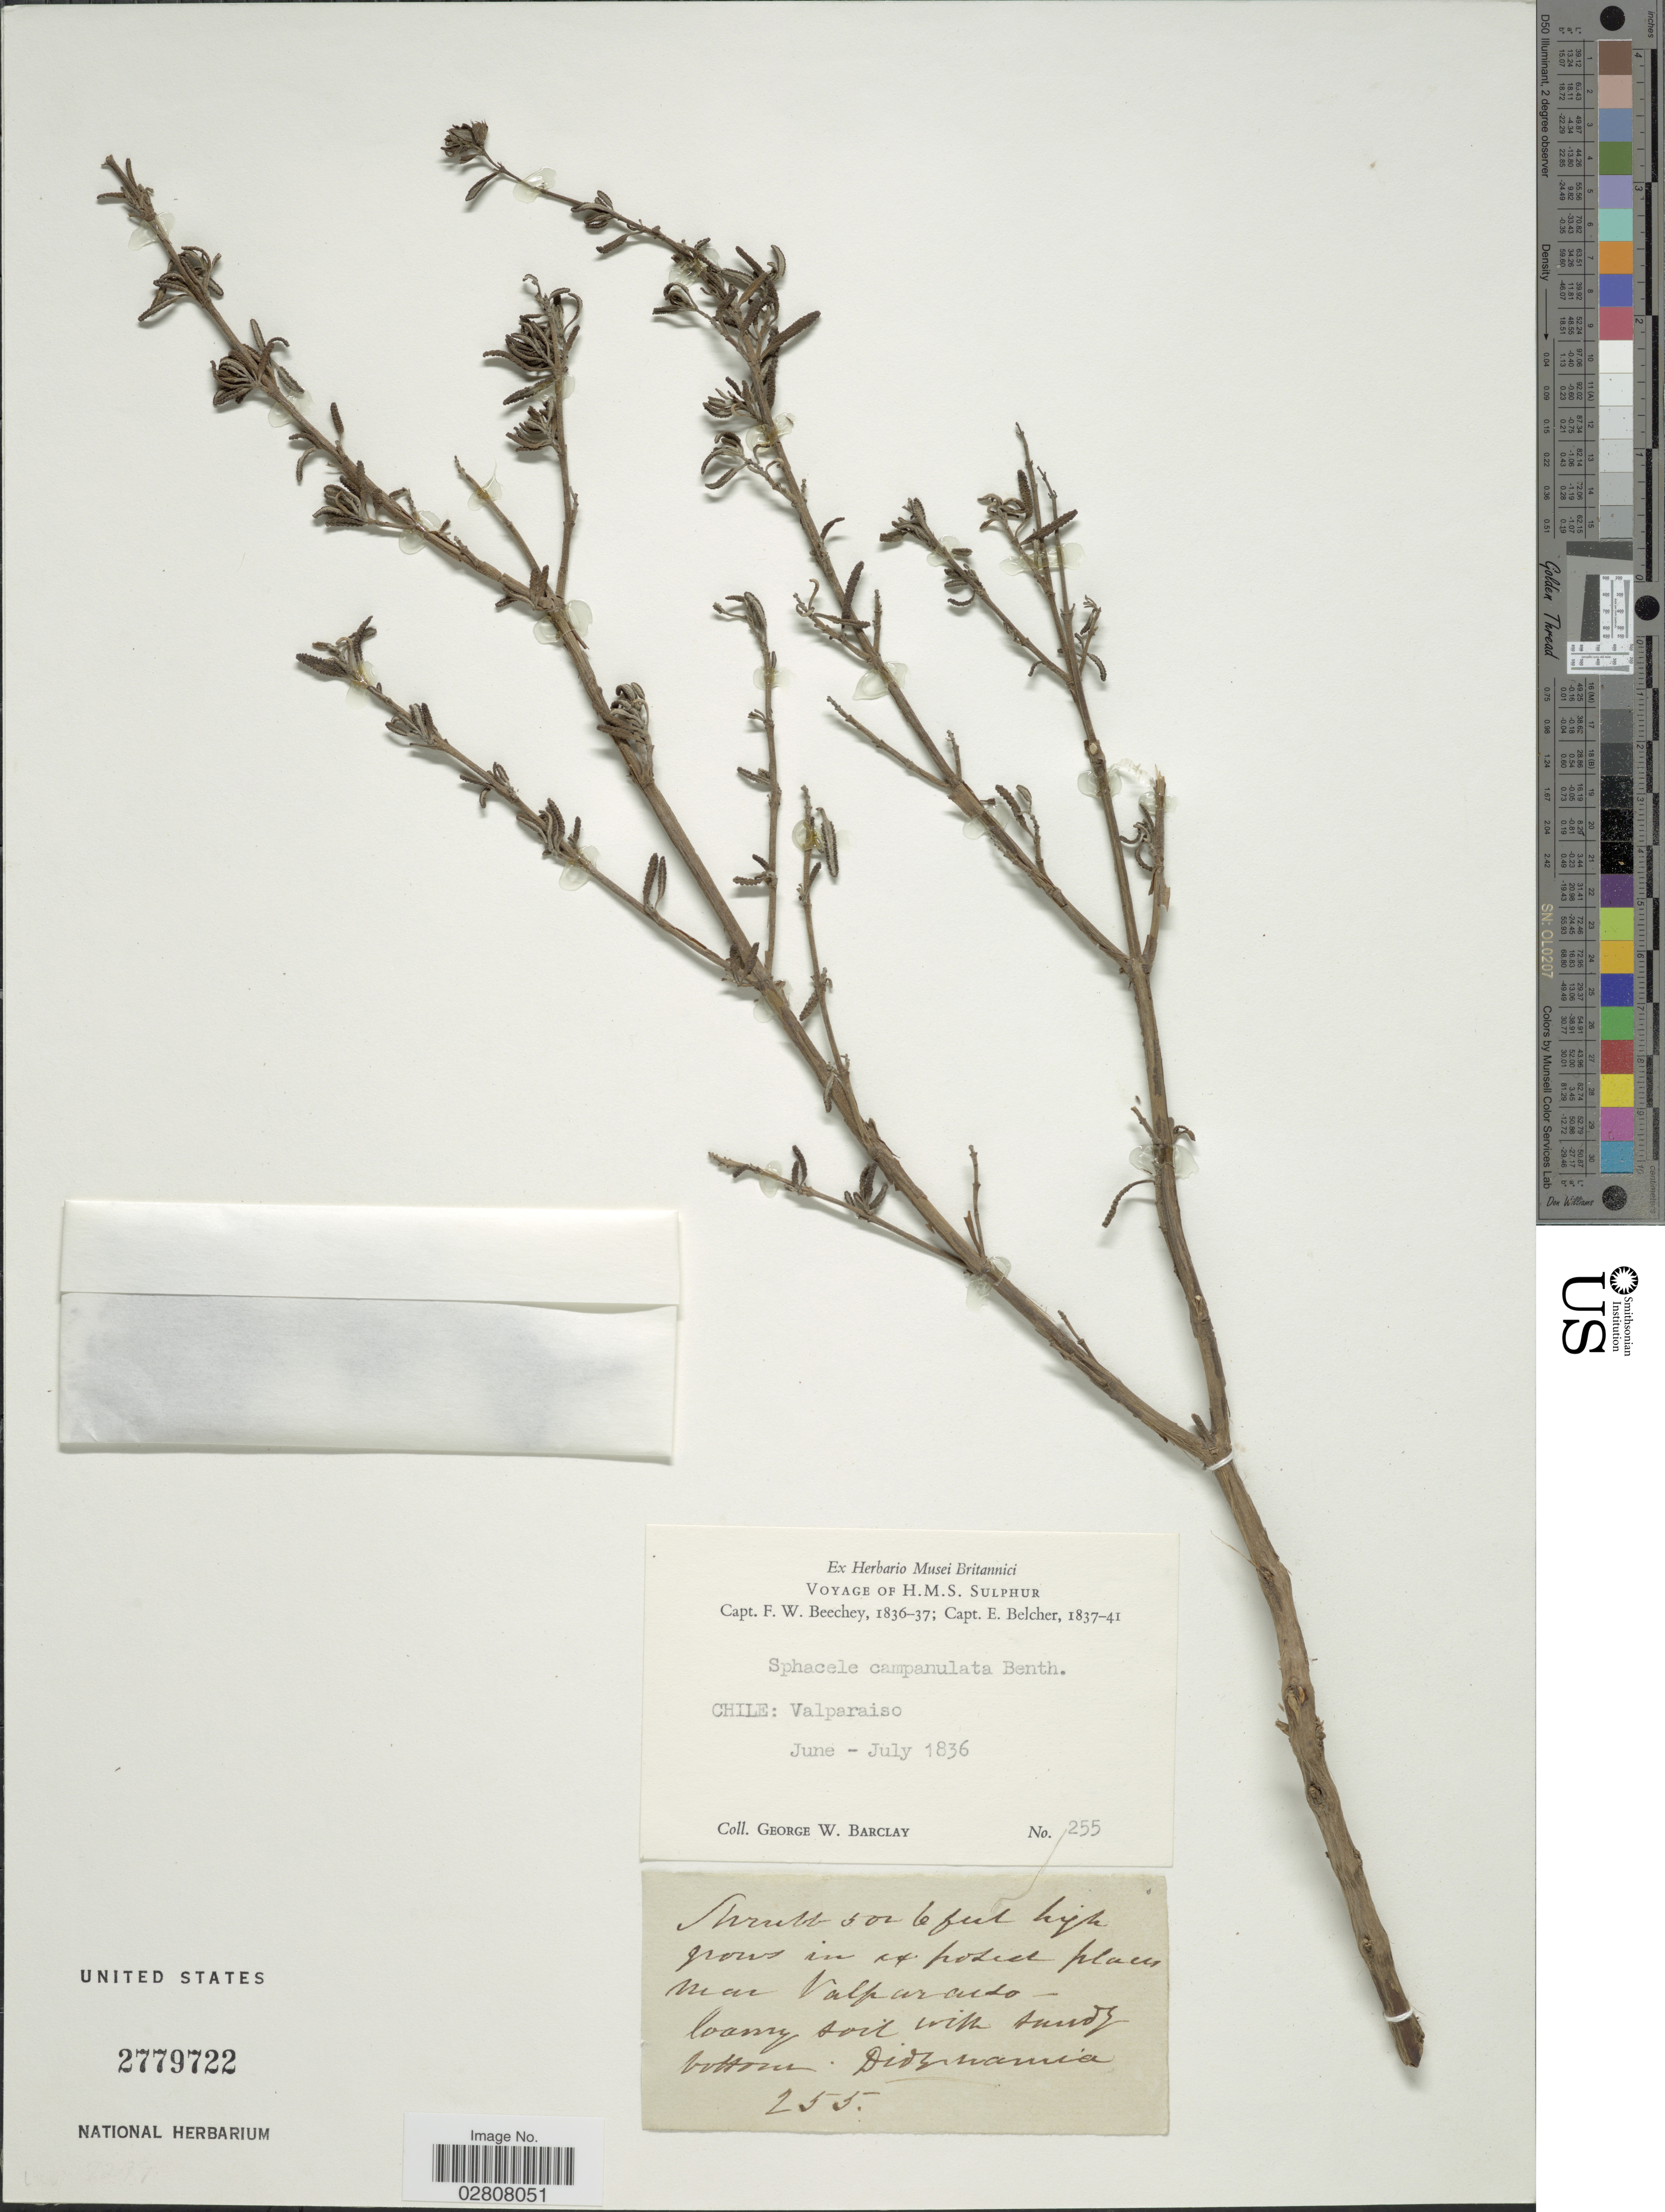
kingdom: Plantae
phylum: Tracheophyta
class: Magnoliopsida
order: Lamiales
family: Lamiaceae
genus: Lepechinia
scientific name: Lepechinia chamaedryoides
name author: (Balb.) Epling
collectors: G. W. Barclay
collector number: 255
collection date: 1836-06/1836-07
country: Chile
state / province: Valparaíso (V)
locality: Valparaiso, grows in exposed places near Valparaiso.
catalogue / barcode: US 2779722